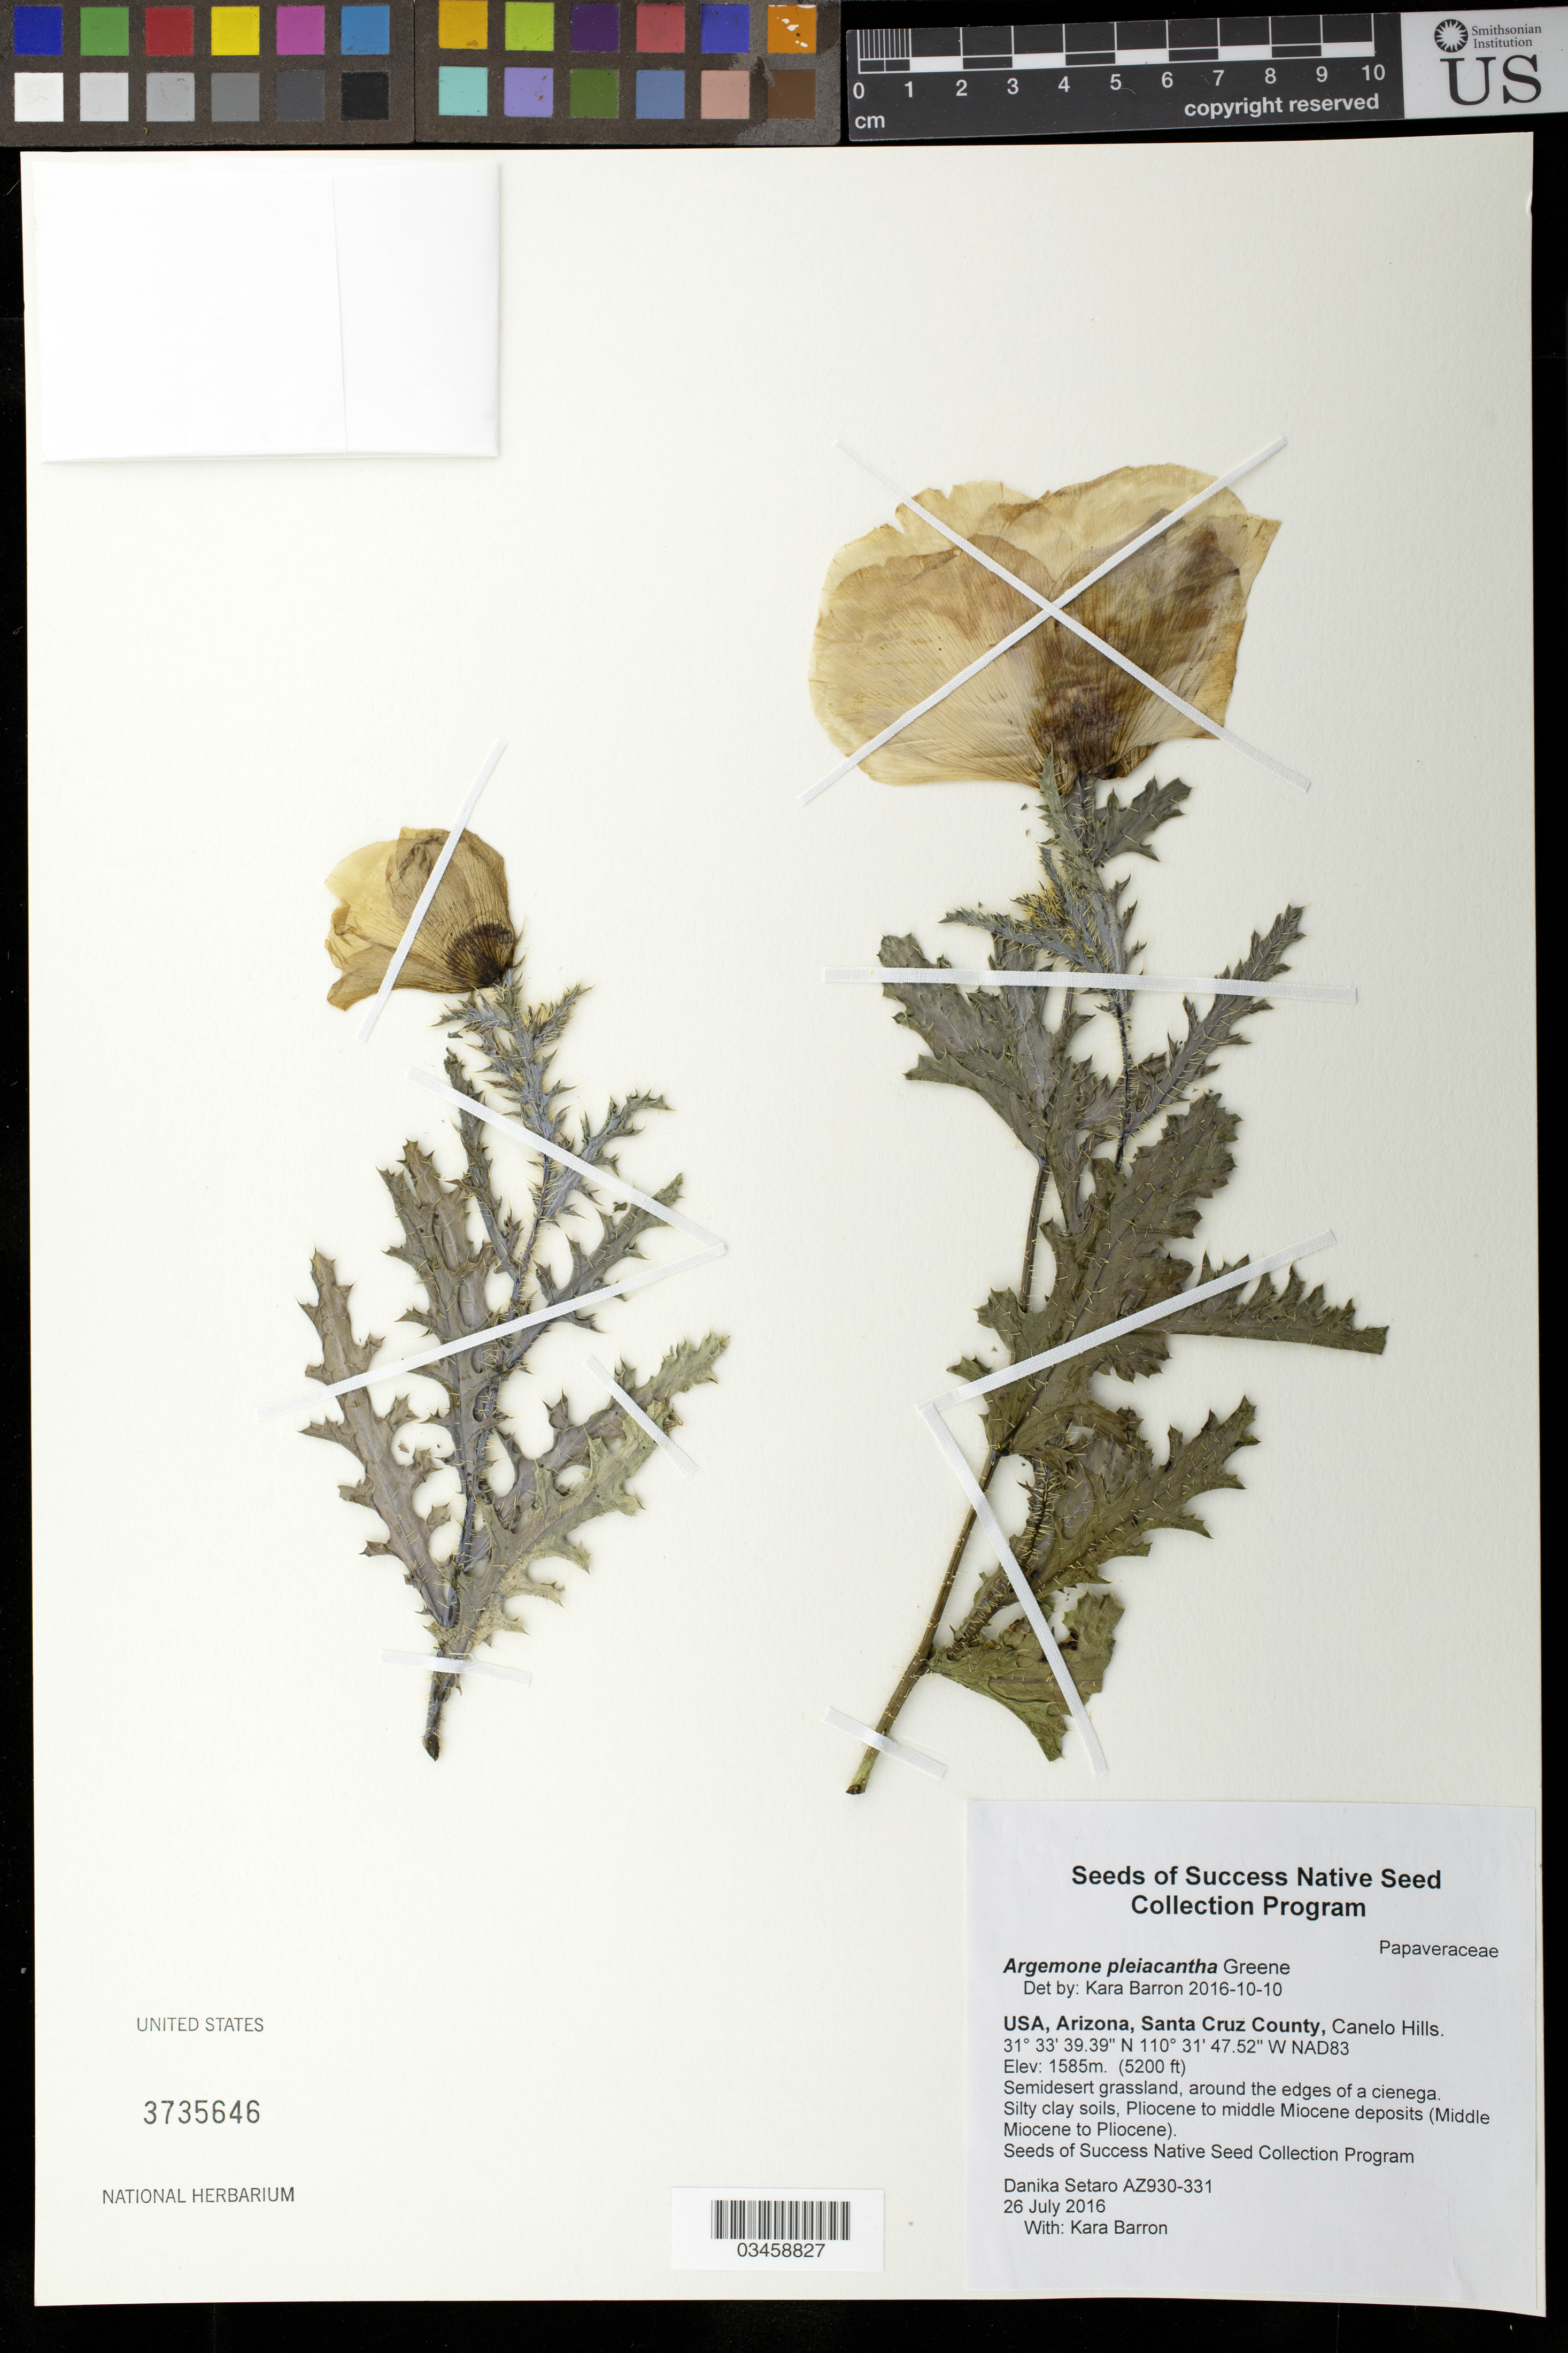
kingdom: Plantae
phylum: Tracheophyta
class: Magnoliopsida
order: Ranunculales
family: Papaveraceae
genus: Argemone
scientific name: Argemone pleiacantha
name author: Greene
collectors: D. Setaro & K. Barron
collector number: AZ930-331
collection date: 2016-07-26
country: United States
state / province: Arizona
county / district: Santa Cruz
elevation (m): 1585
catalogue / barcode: US 3735646